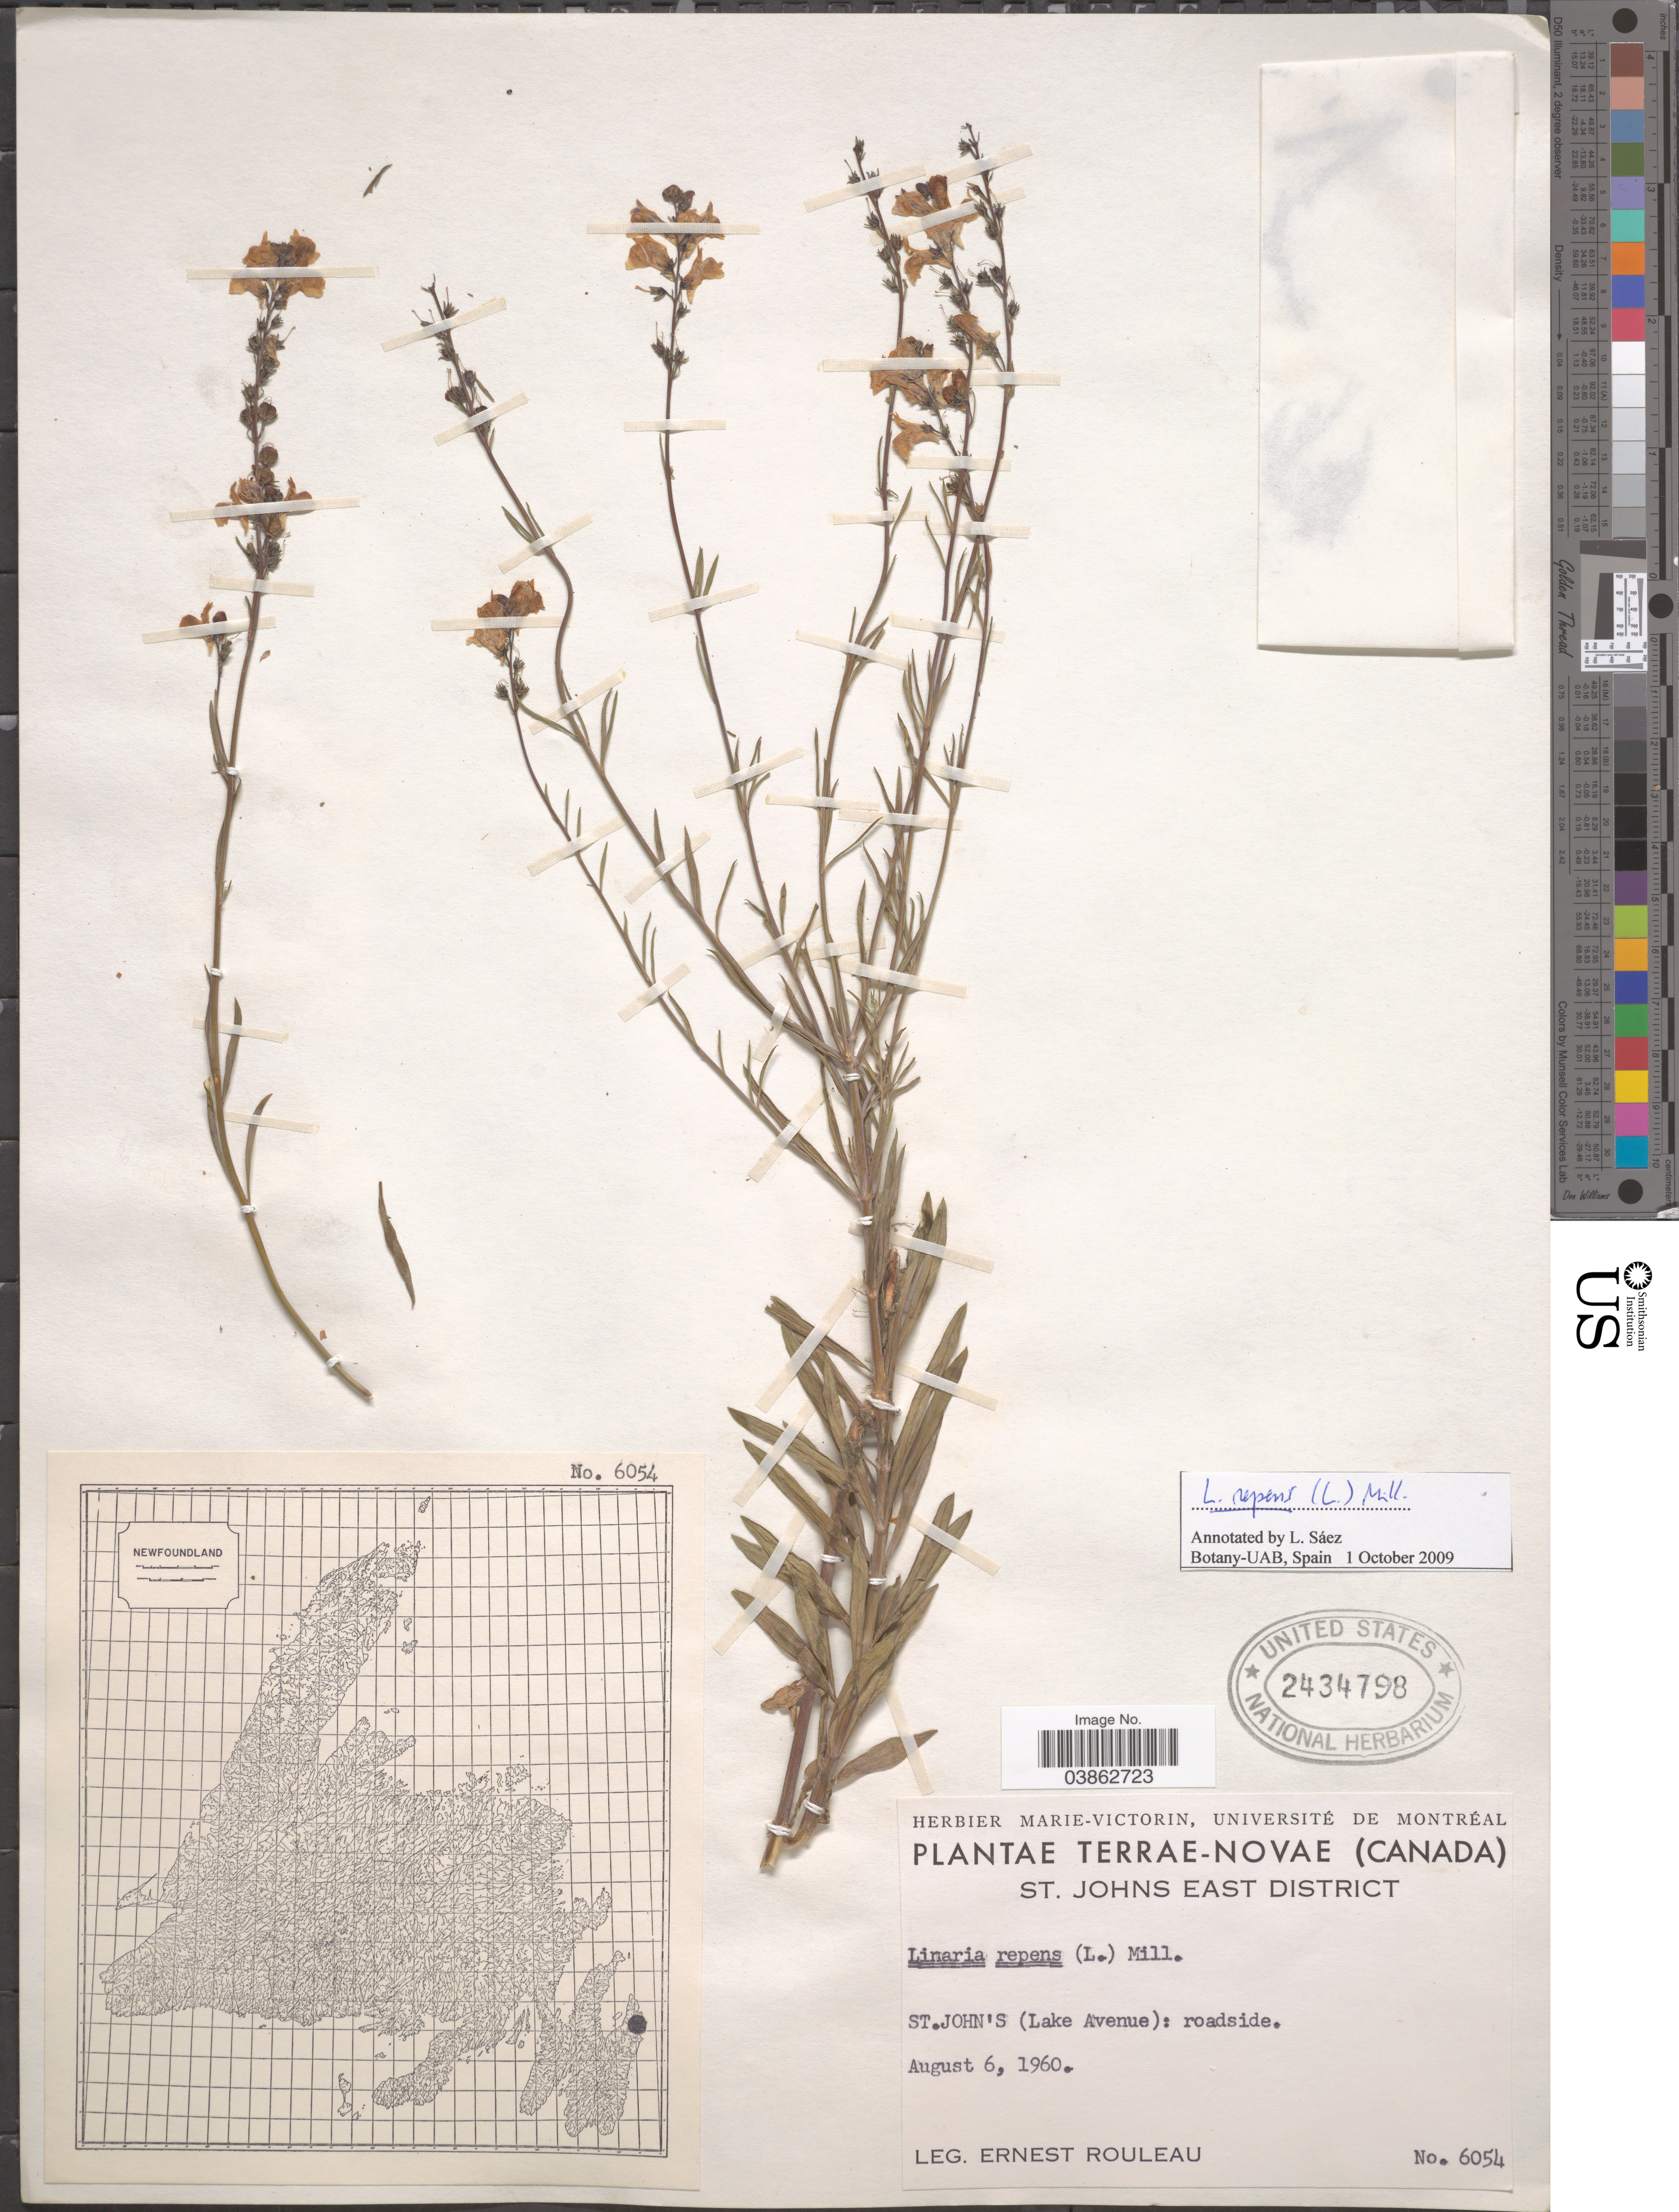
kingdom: Plantae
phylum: Tracheophyta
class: Magnoliopsida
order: Lamiales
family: Plantaginaceae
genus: Linaria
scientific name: Linaria repens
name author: (L.) Mill.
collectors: J. Rouleau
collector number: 6054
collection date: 1960-08-06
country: Canada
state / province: Newfoundland and Labrador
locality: Terrae-Novae. St. Johns East District. St. John's (Lake Avenue): roadside.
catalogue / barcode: US 2434798